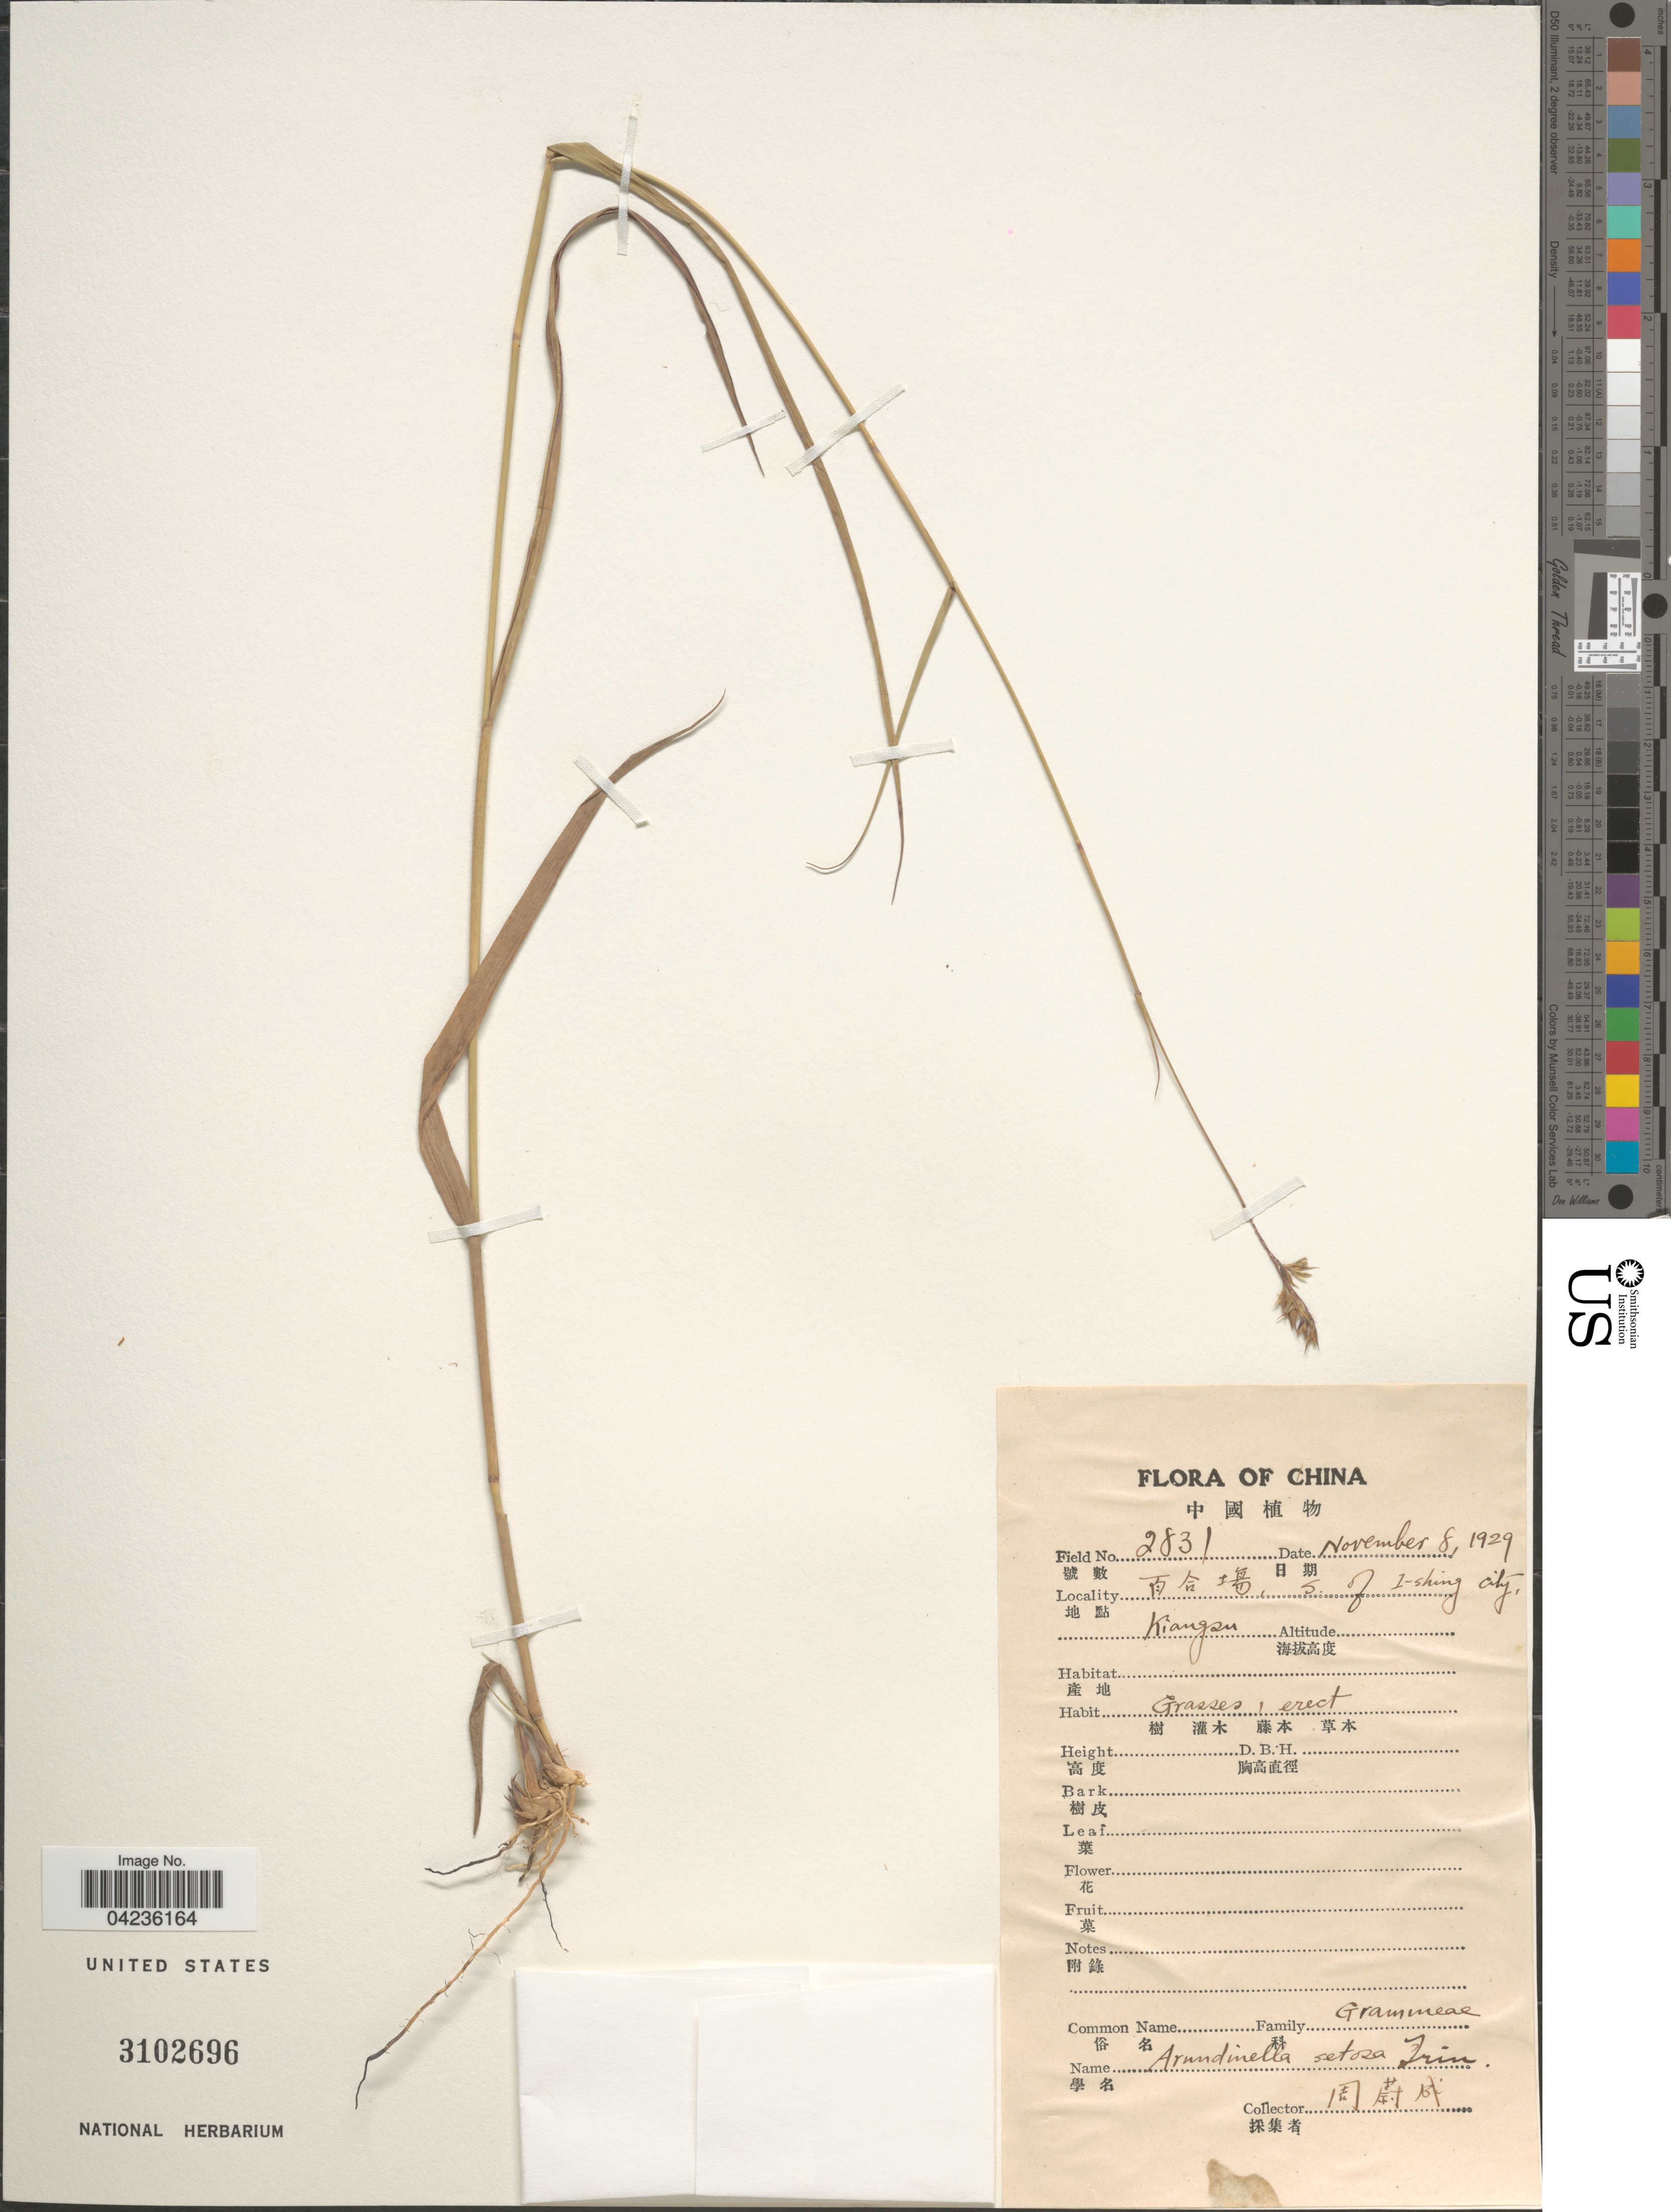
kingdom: Plantae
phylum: Tracheophyta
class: Liliopsida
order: Poales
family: Poaceae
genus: Arundinella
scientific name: Arundinella setosa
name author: Trin.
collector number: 2831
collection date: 1929-11-08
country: China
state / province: Jiangsu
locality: X, S. of _Shing city, Kiangsu.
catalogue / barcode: US 3102696